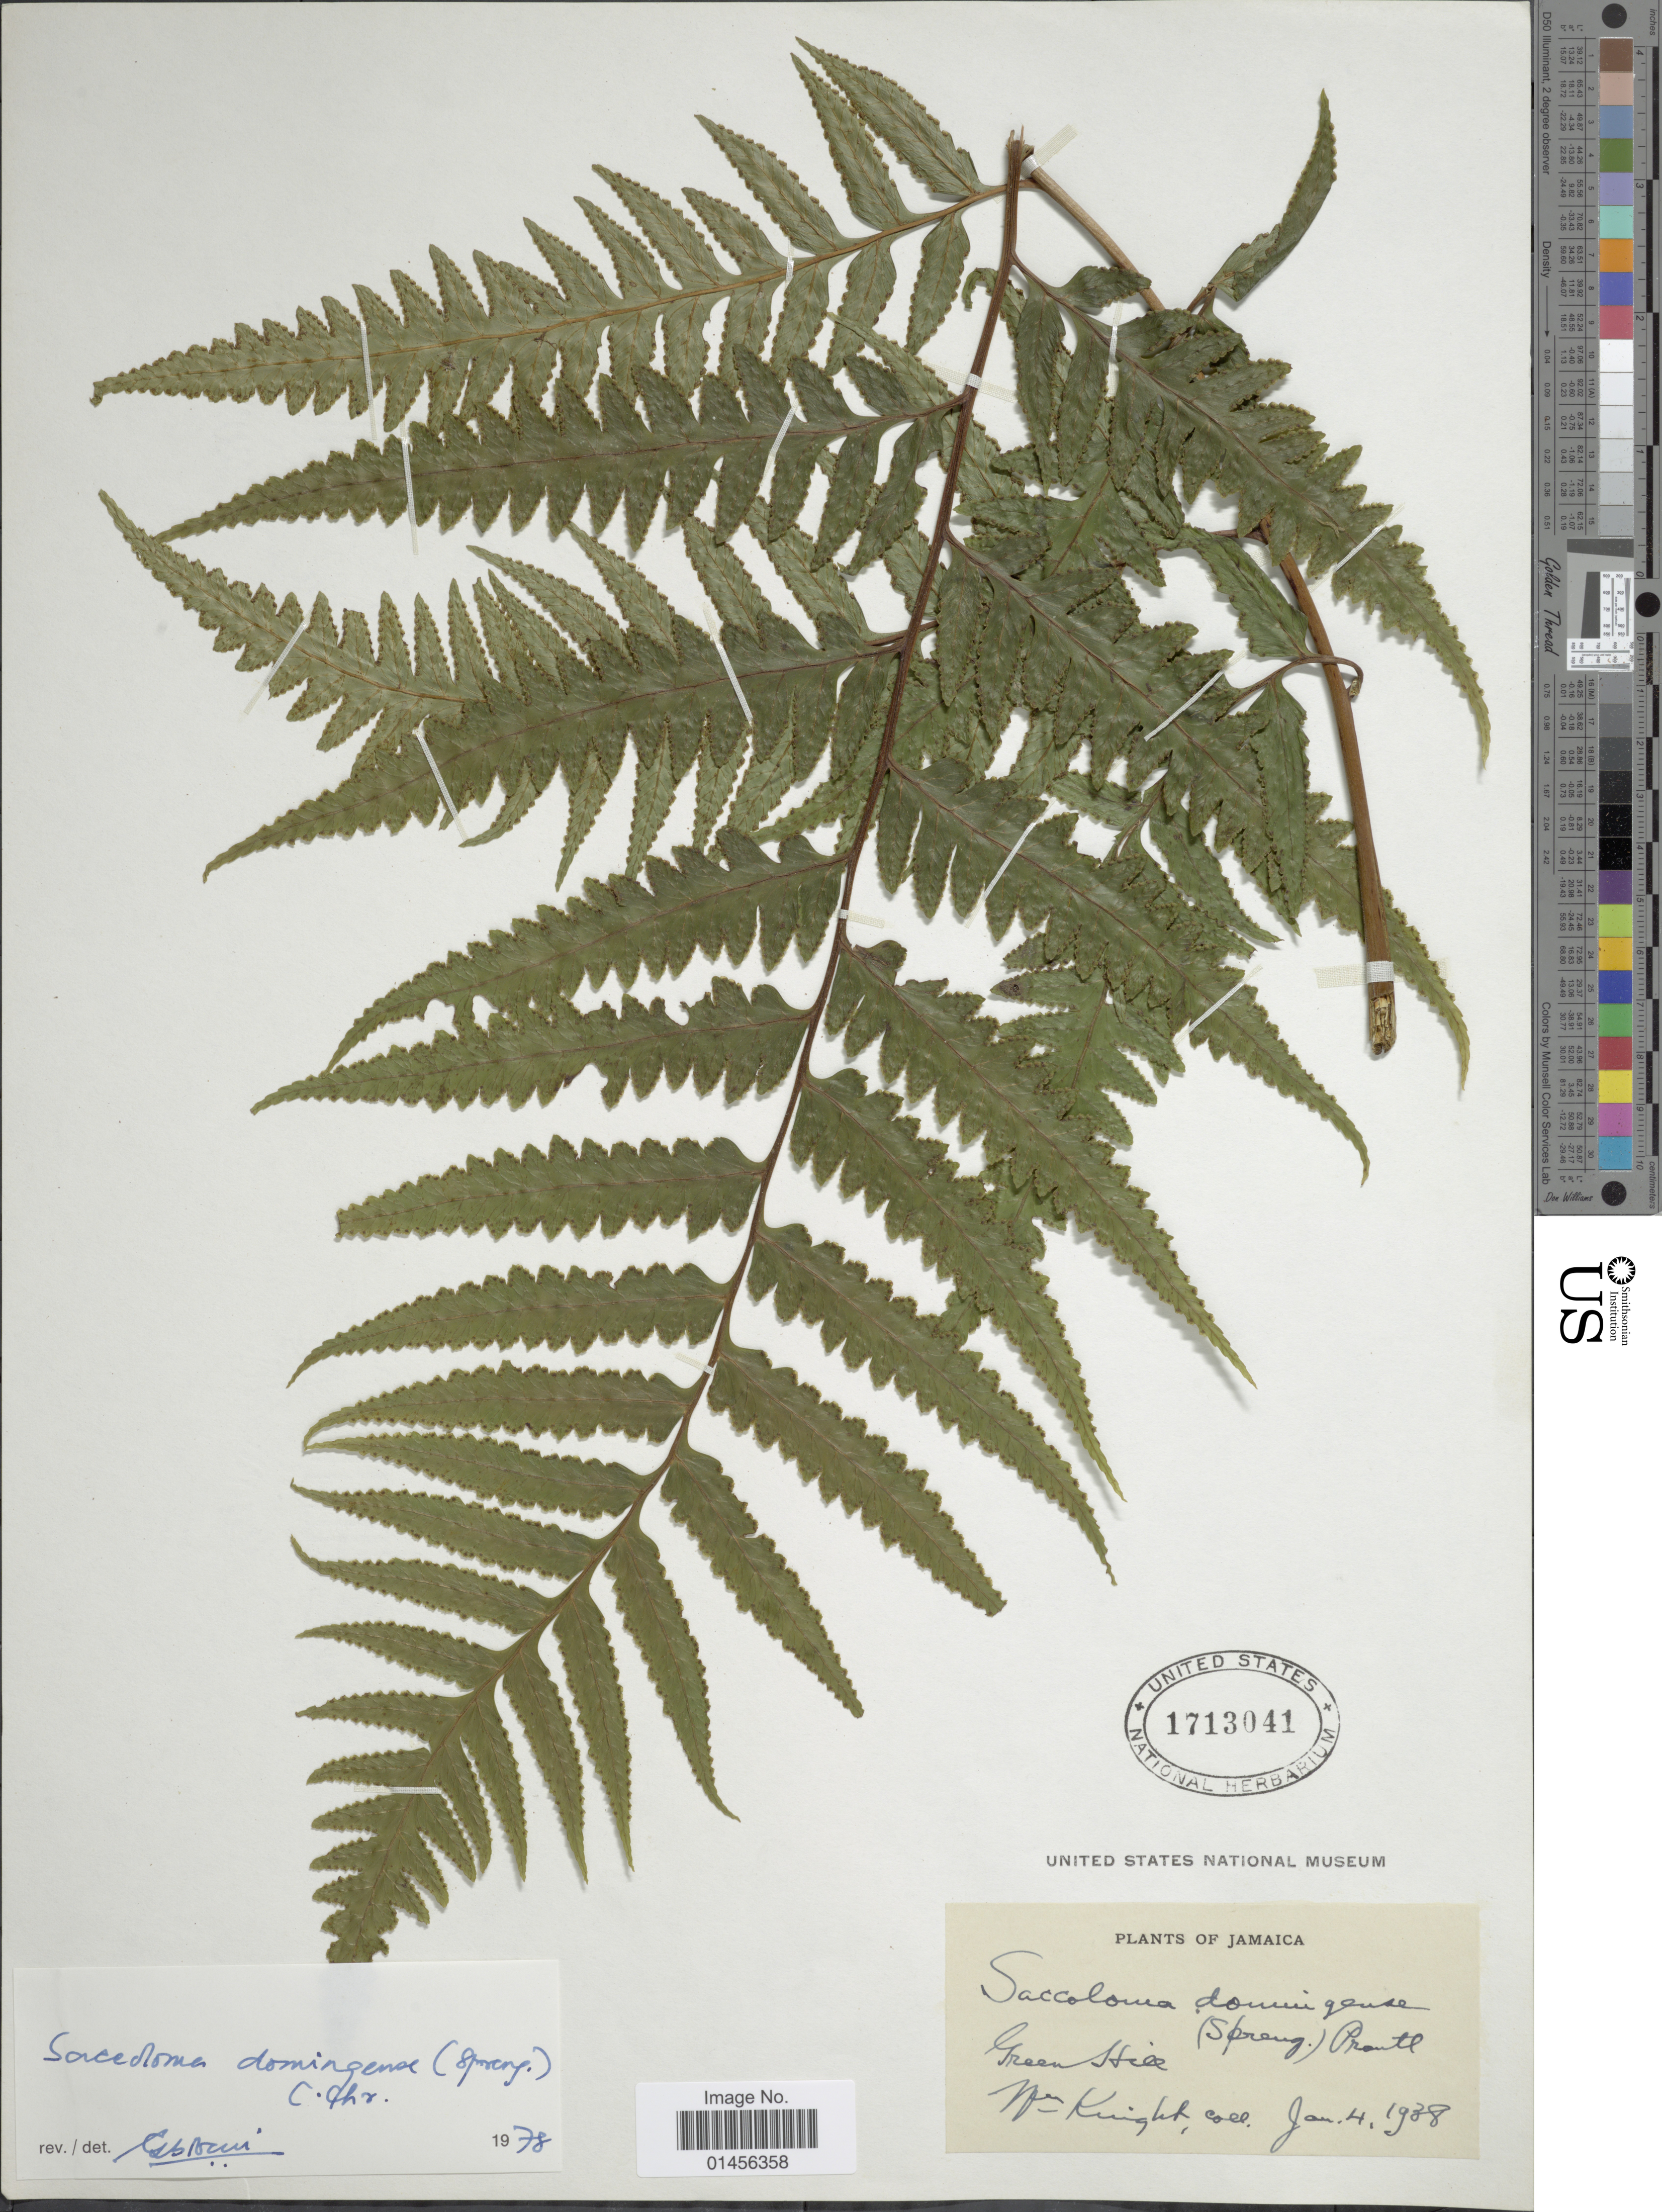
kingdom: Plantae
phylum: Tracheophyta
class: Polypodiopsida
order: Polypodiales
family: Saccolomataceae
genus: Saccoloma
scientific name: Saccoloma domingense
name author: (Spreng.) C. Chr.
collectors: W. Knight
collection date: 1938-01-04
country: Jamaica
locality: Green Hill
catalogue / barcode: US 1713041